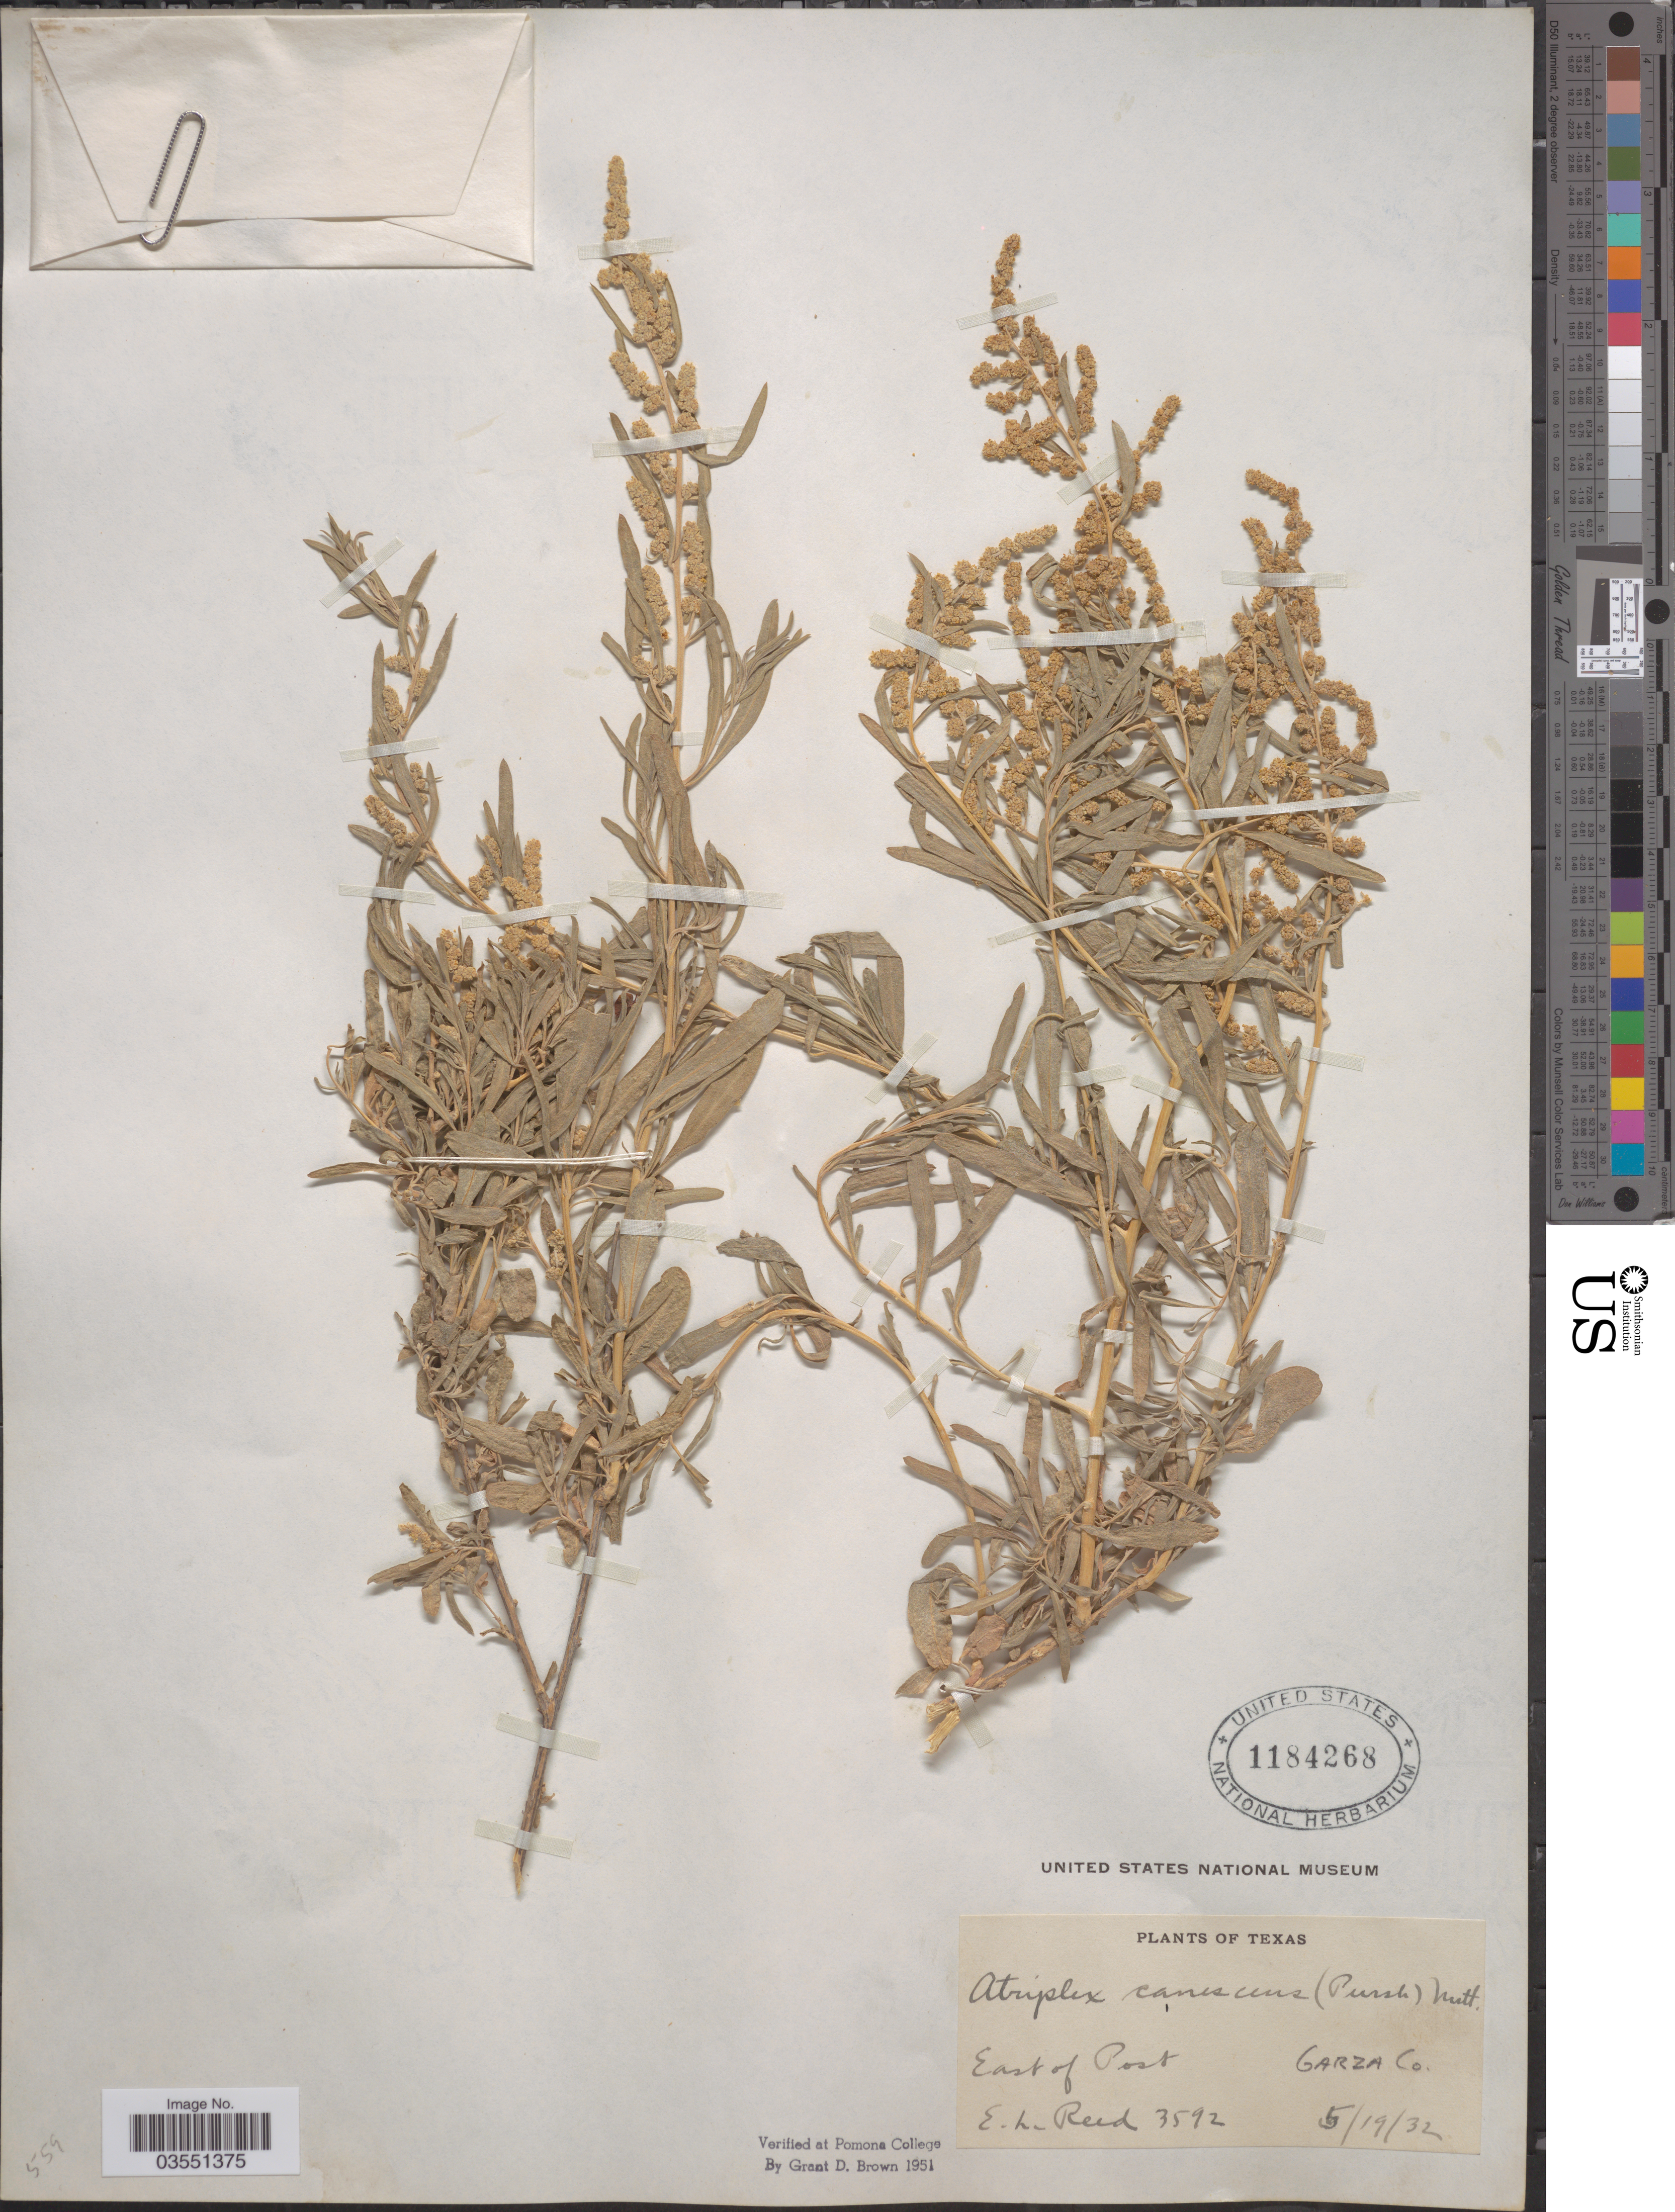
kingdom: Plantae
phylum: Tracheophyta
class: Magnoliopsida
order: Caryophyllales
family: Amaranthaceae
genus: Atriplex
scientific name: Atriplex canescens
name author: (Pursh) Nutt.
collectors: E. Reed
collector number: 3592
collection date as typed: Transcribed d/m/y: 19/5/32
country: United States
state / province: Texas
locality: East of Post. Garza Co.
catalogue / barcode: US 1184268